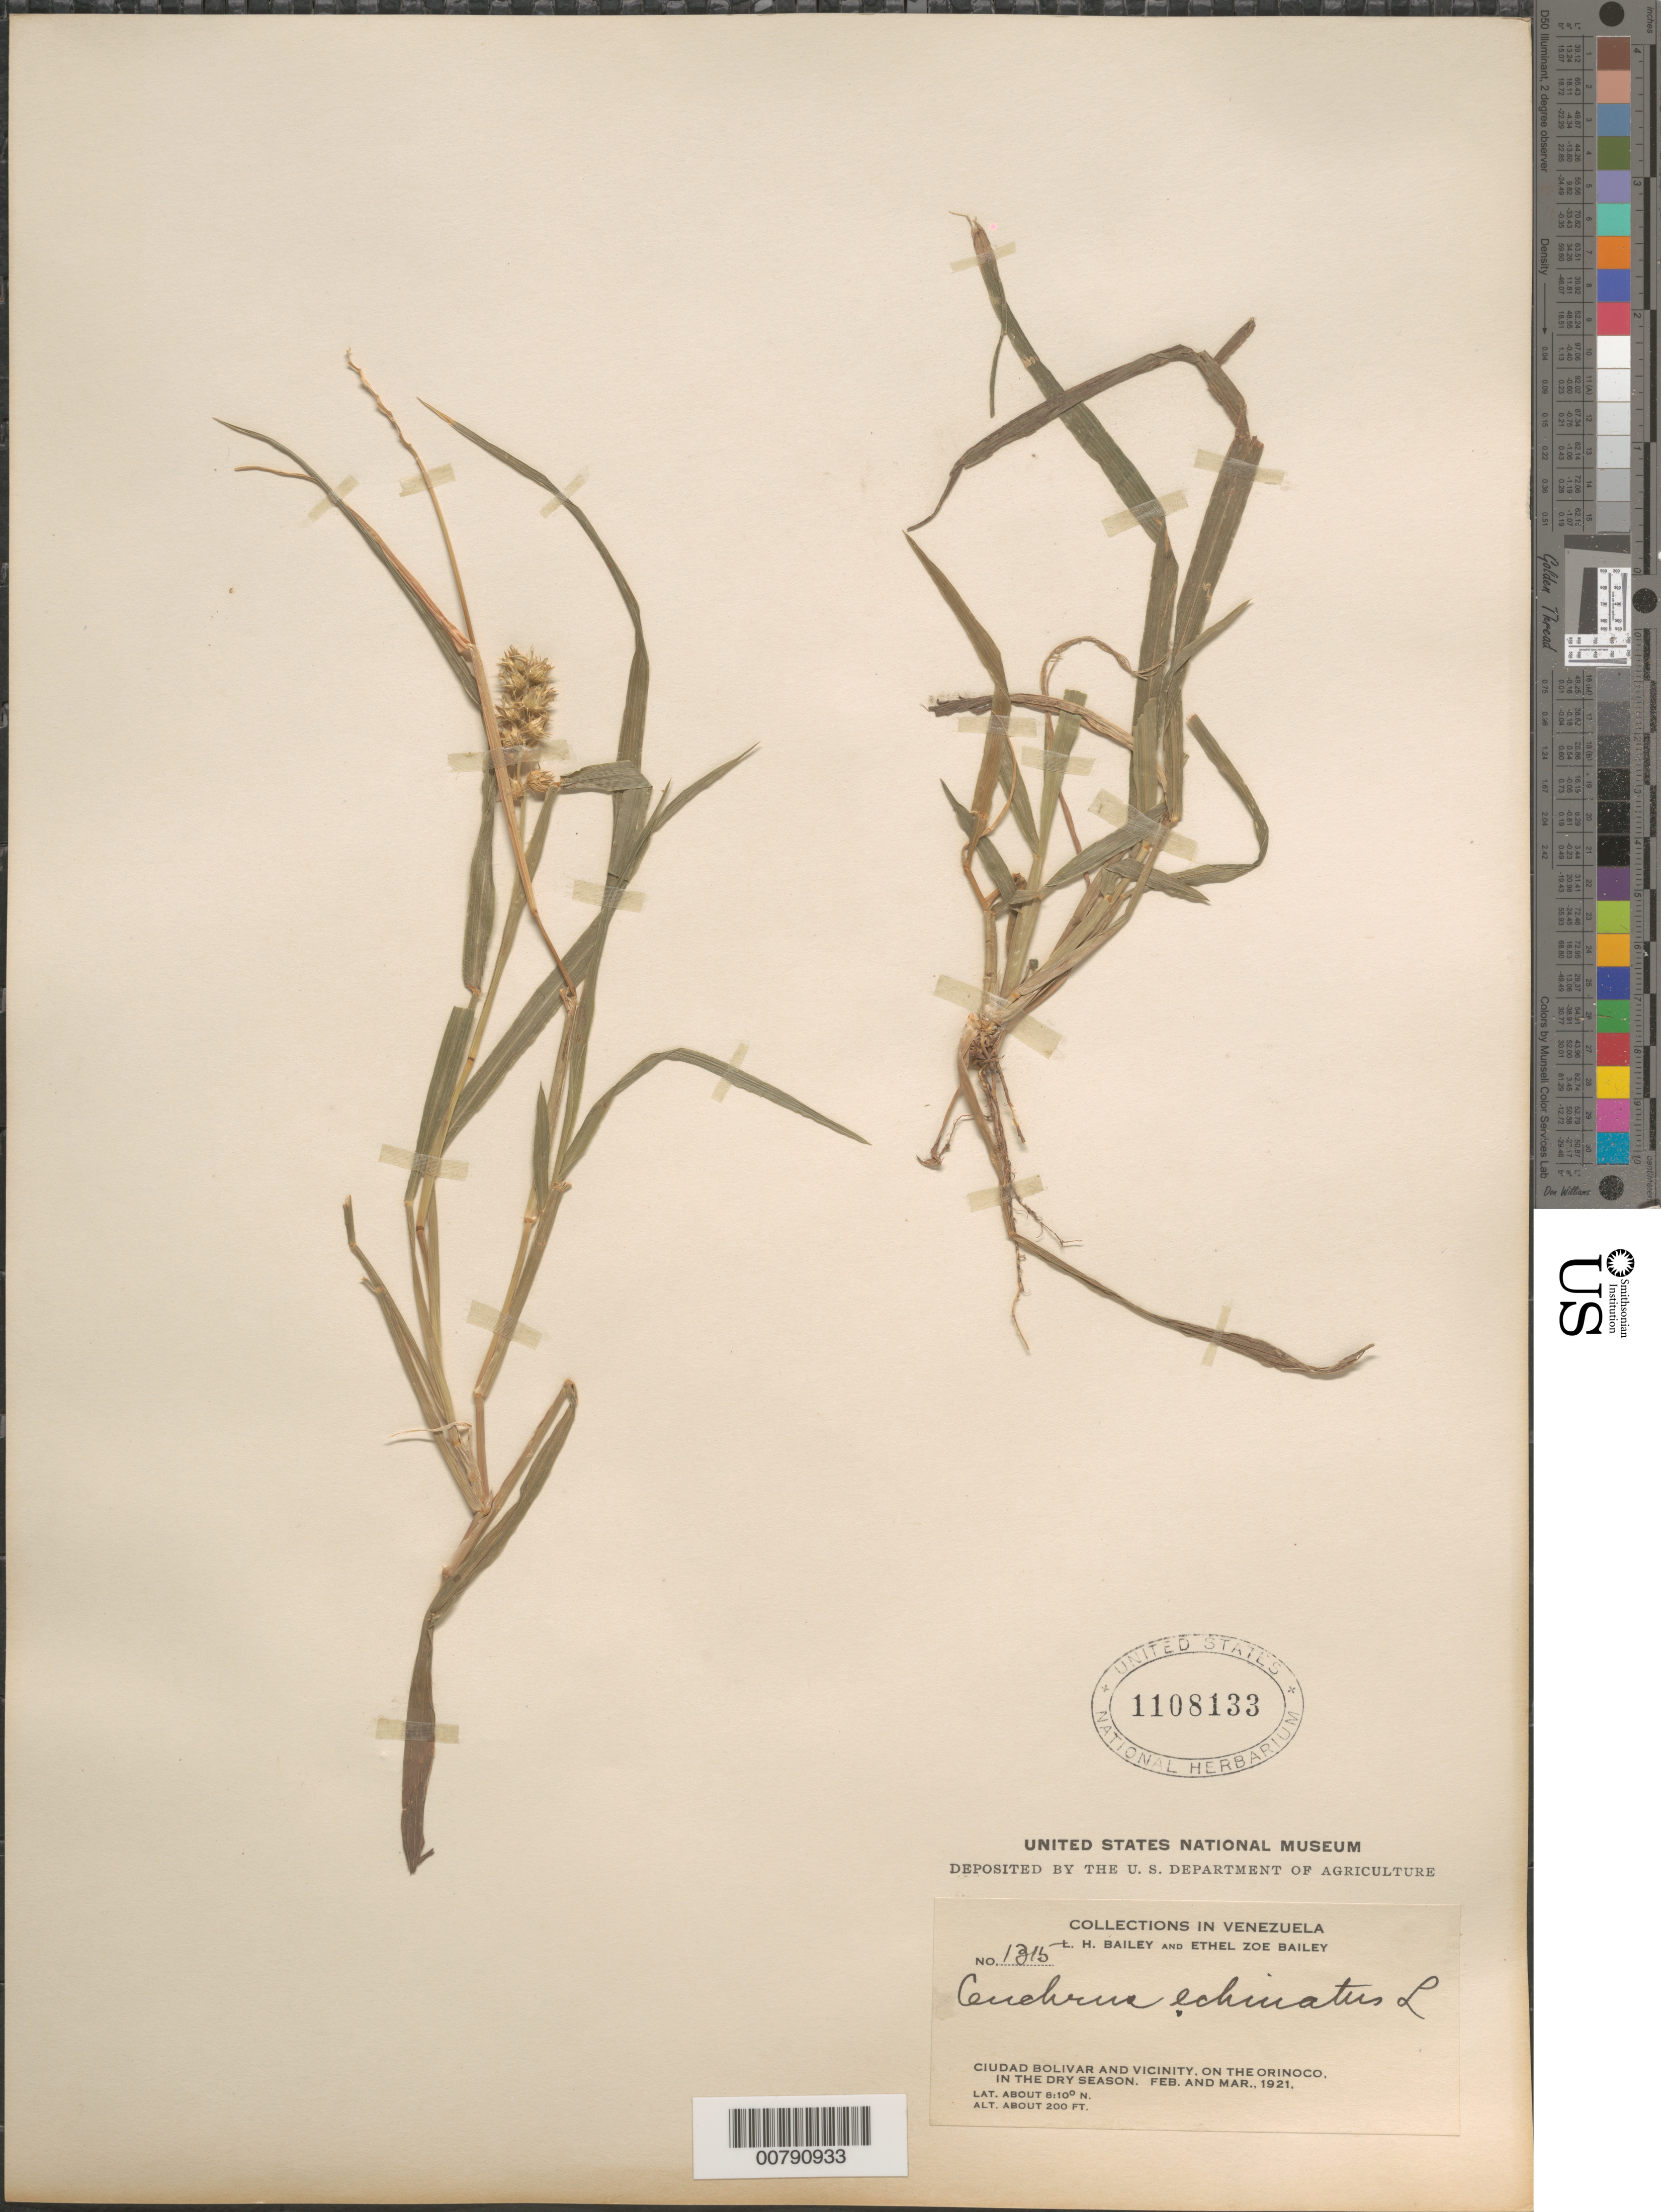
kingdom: Plantae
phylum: Tracheophyta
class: Liliopsida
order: Poales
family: Poaceae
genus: Cenchrus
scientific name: Cenchrus echinatus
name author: L.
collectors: L. H. Bailey & E. Z. Bailey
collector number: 1315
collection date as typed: Feb-21 and Mar-21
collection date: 1921-02,1921-03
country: Venezuela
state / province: Bolívar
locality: Ciudad Bolívar and vicinity, Orinoco R.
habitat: Dry season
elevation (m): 61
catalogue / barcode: US 1108133